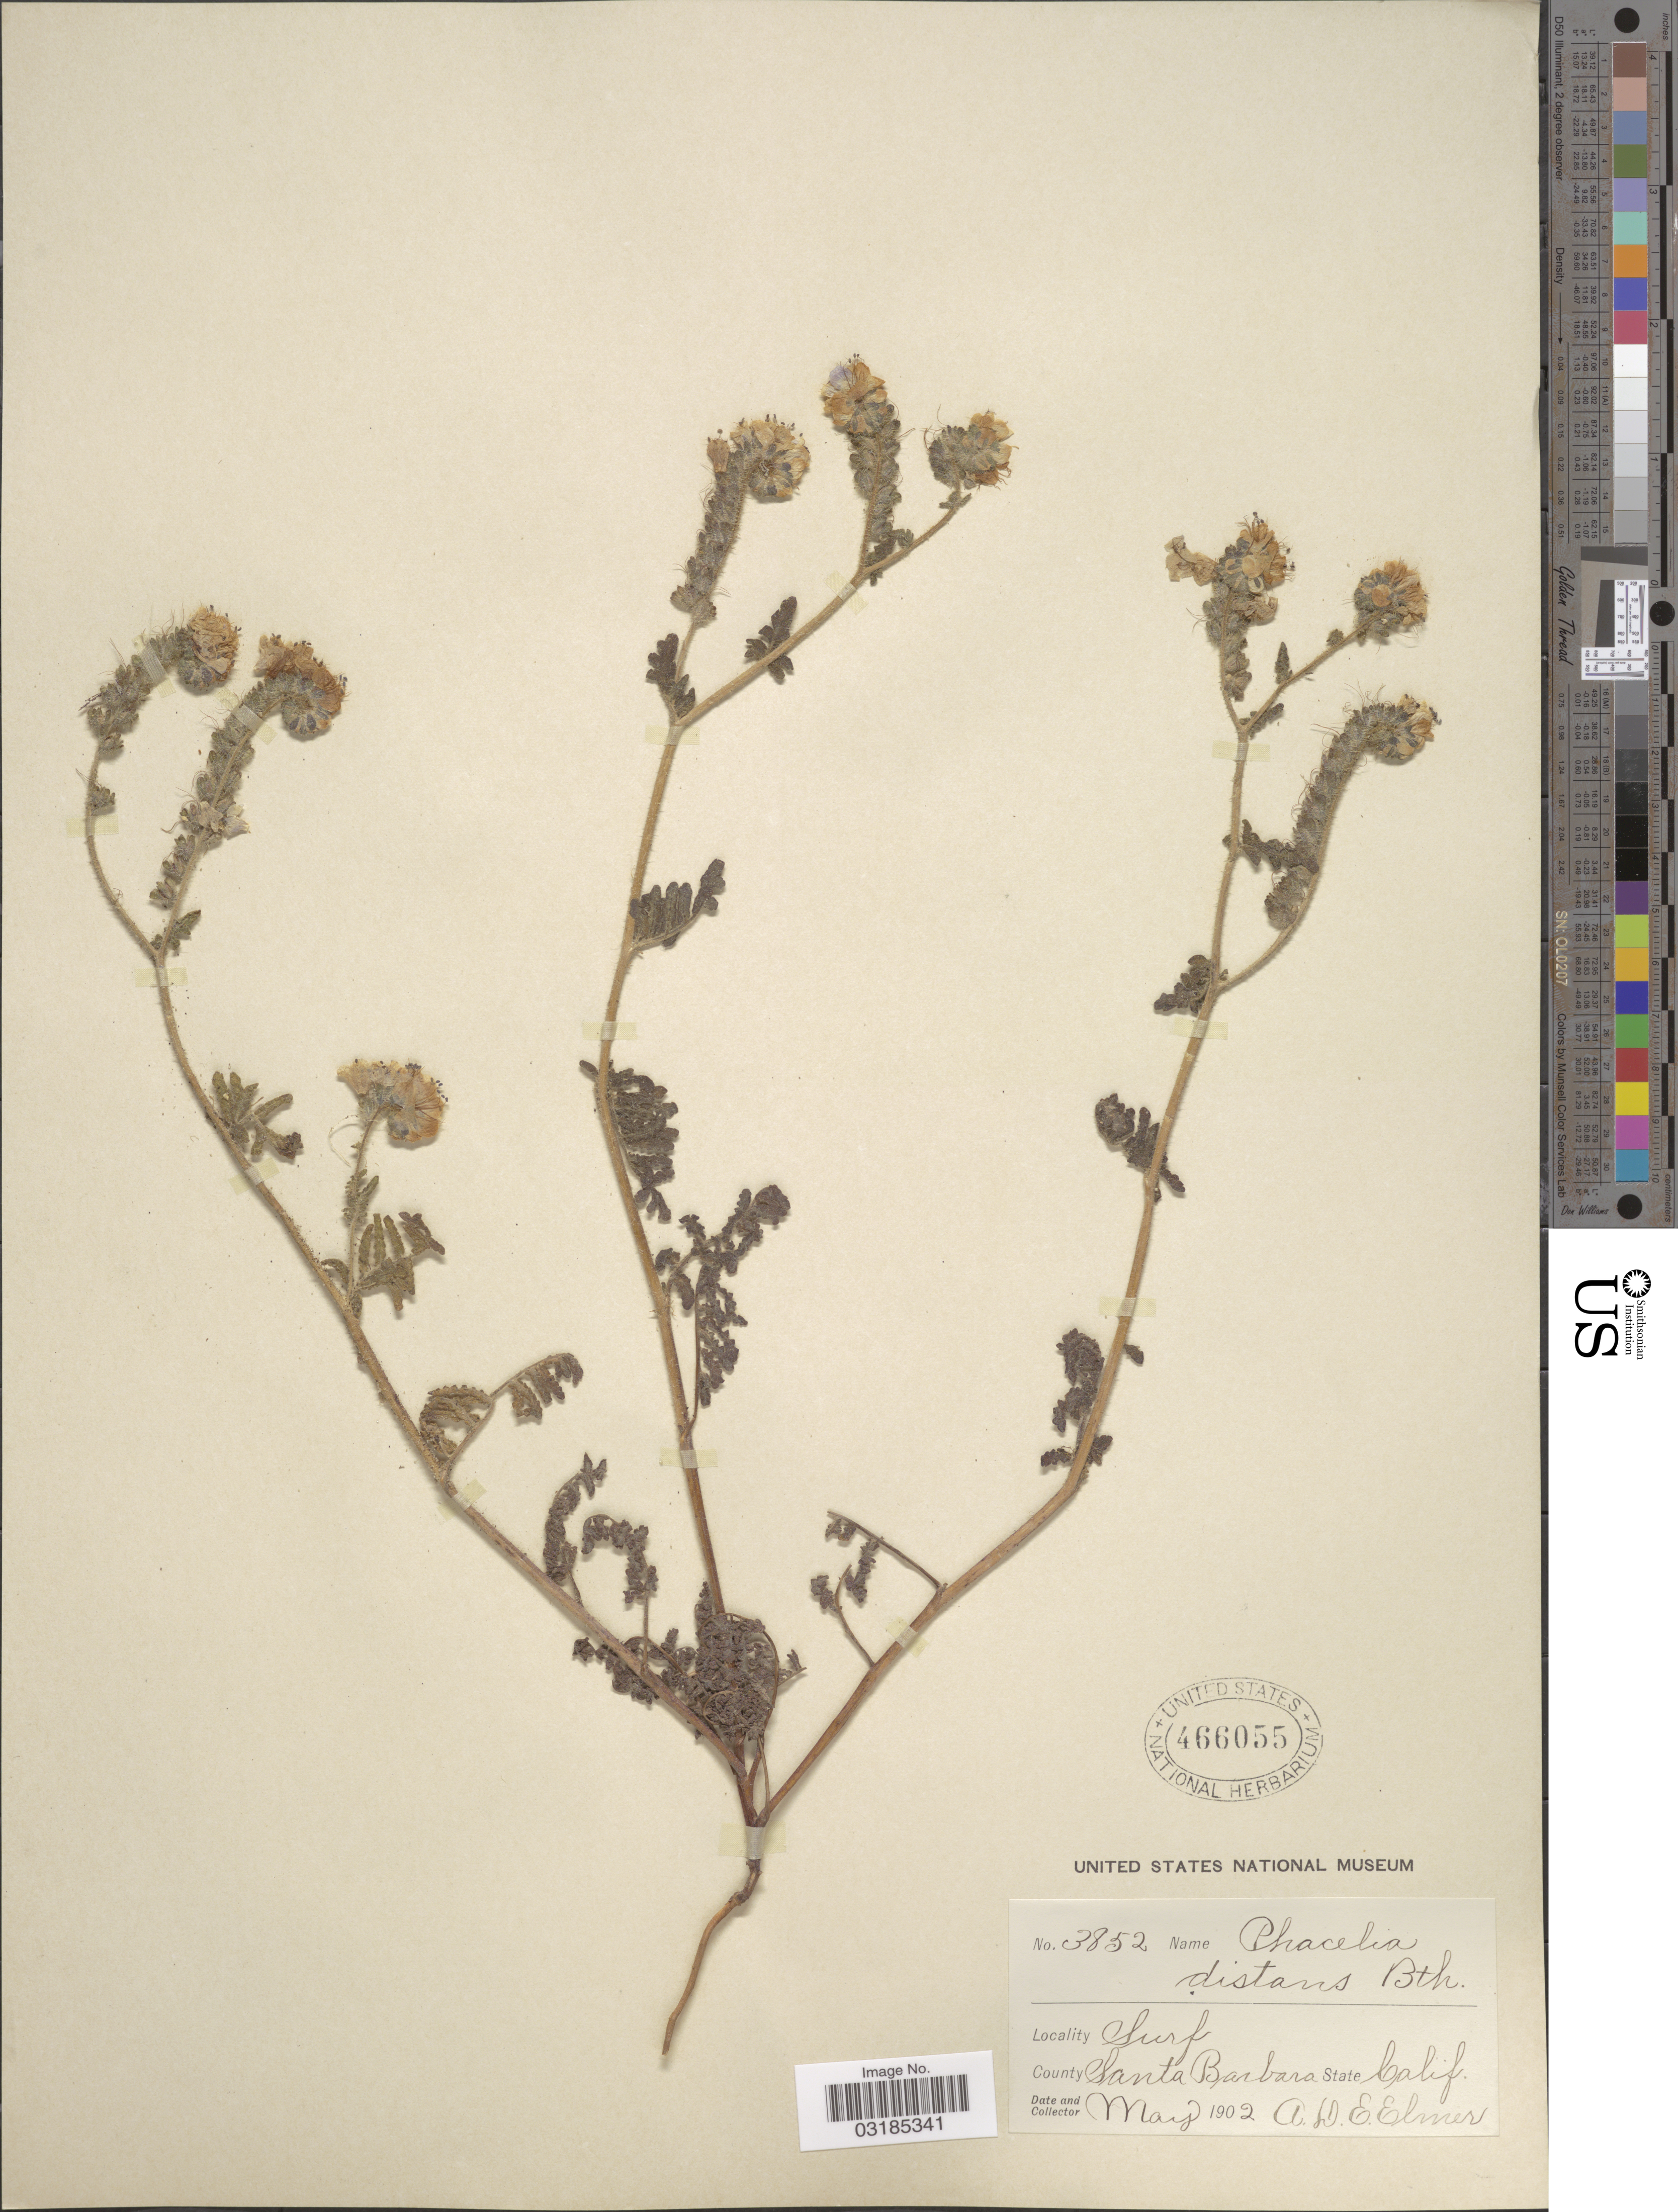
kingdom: Plantae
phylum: Tracheophyta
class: Magnoliopsida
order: Boraginales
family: Hydrophyllaceae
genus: Phacelia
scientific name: Phacelia distans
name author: Benth.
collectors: A. D. E. Elmer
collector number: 3852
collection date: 1902-05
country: United States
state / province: California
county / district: Santa Barbara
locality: Surf. County Santa Barbara.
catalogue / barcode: US 466055